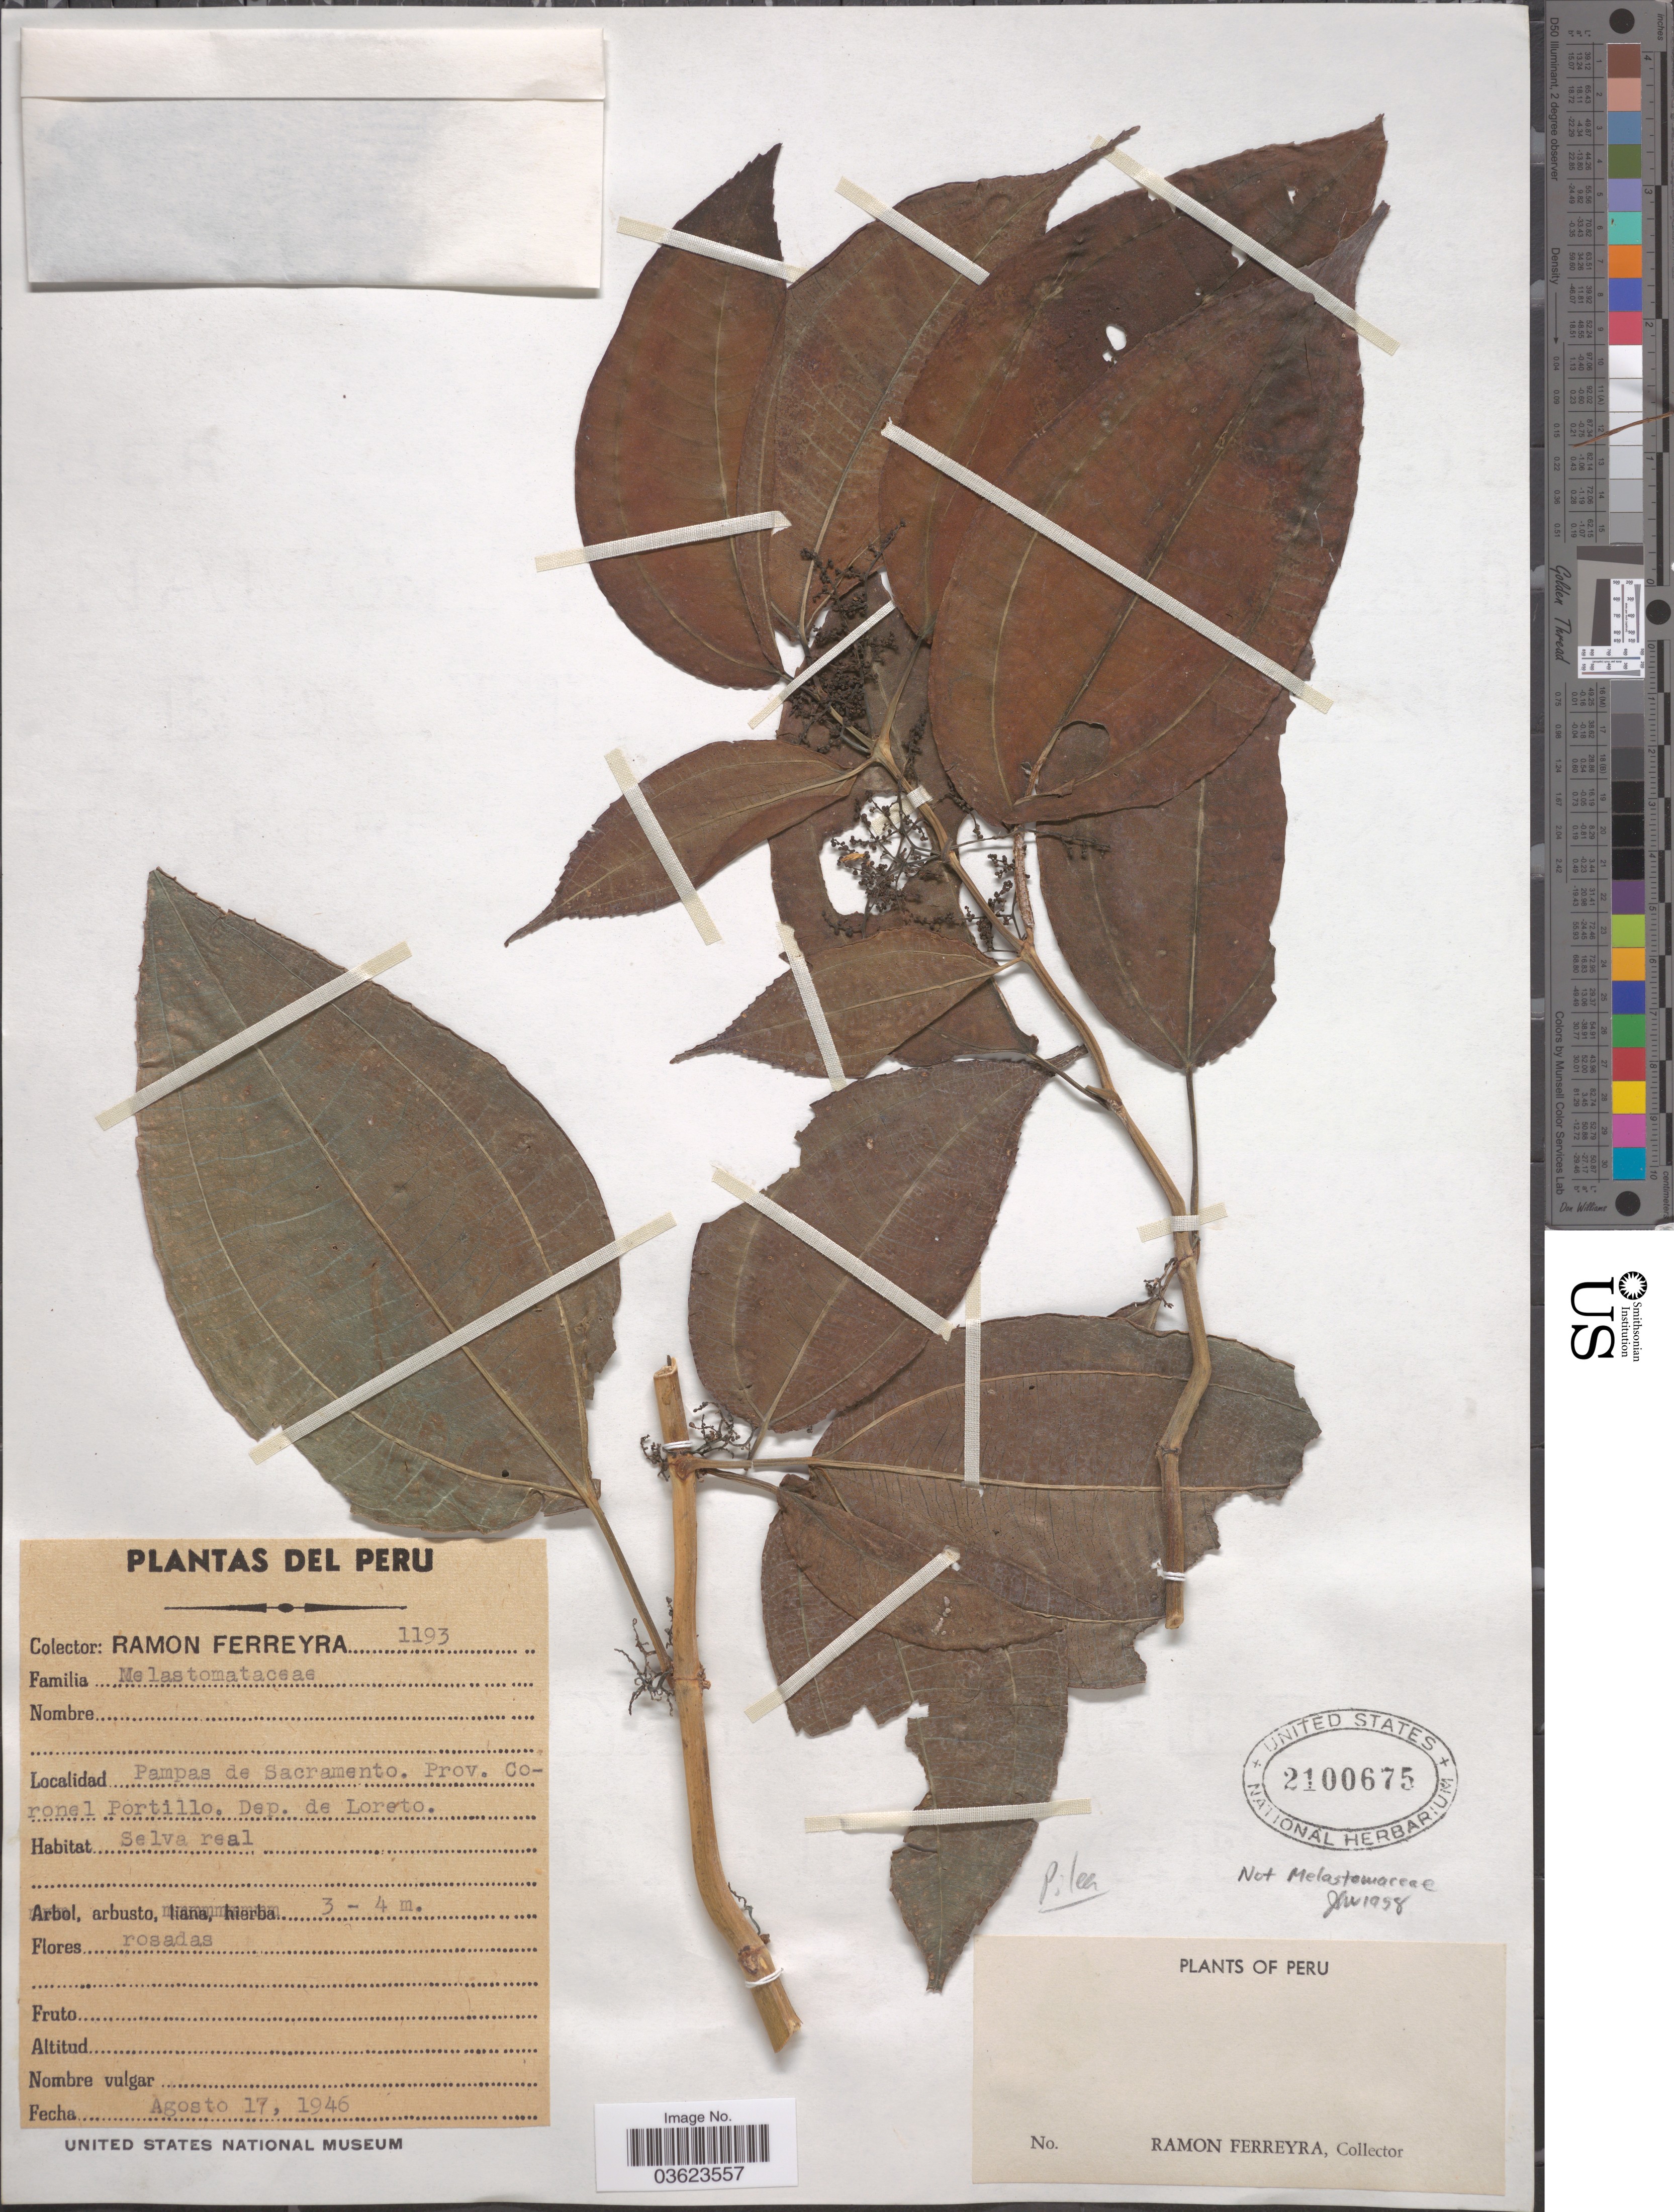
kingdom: Plantae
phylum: Tracheophyta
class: Magnoliopsida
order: Rosales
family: Urticaceae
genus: Pilea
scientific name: Pilea sp.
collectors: R. A. Ferreyra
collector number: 1193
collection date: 1946-08-17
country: Peru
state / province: Loreto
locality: Pampas de Sacramento. Prov. Coronel Portillo. Dep. de Loreto.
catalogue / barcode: US 2100675